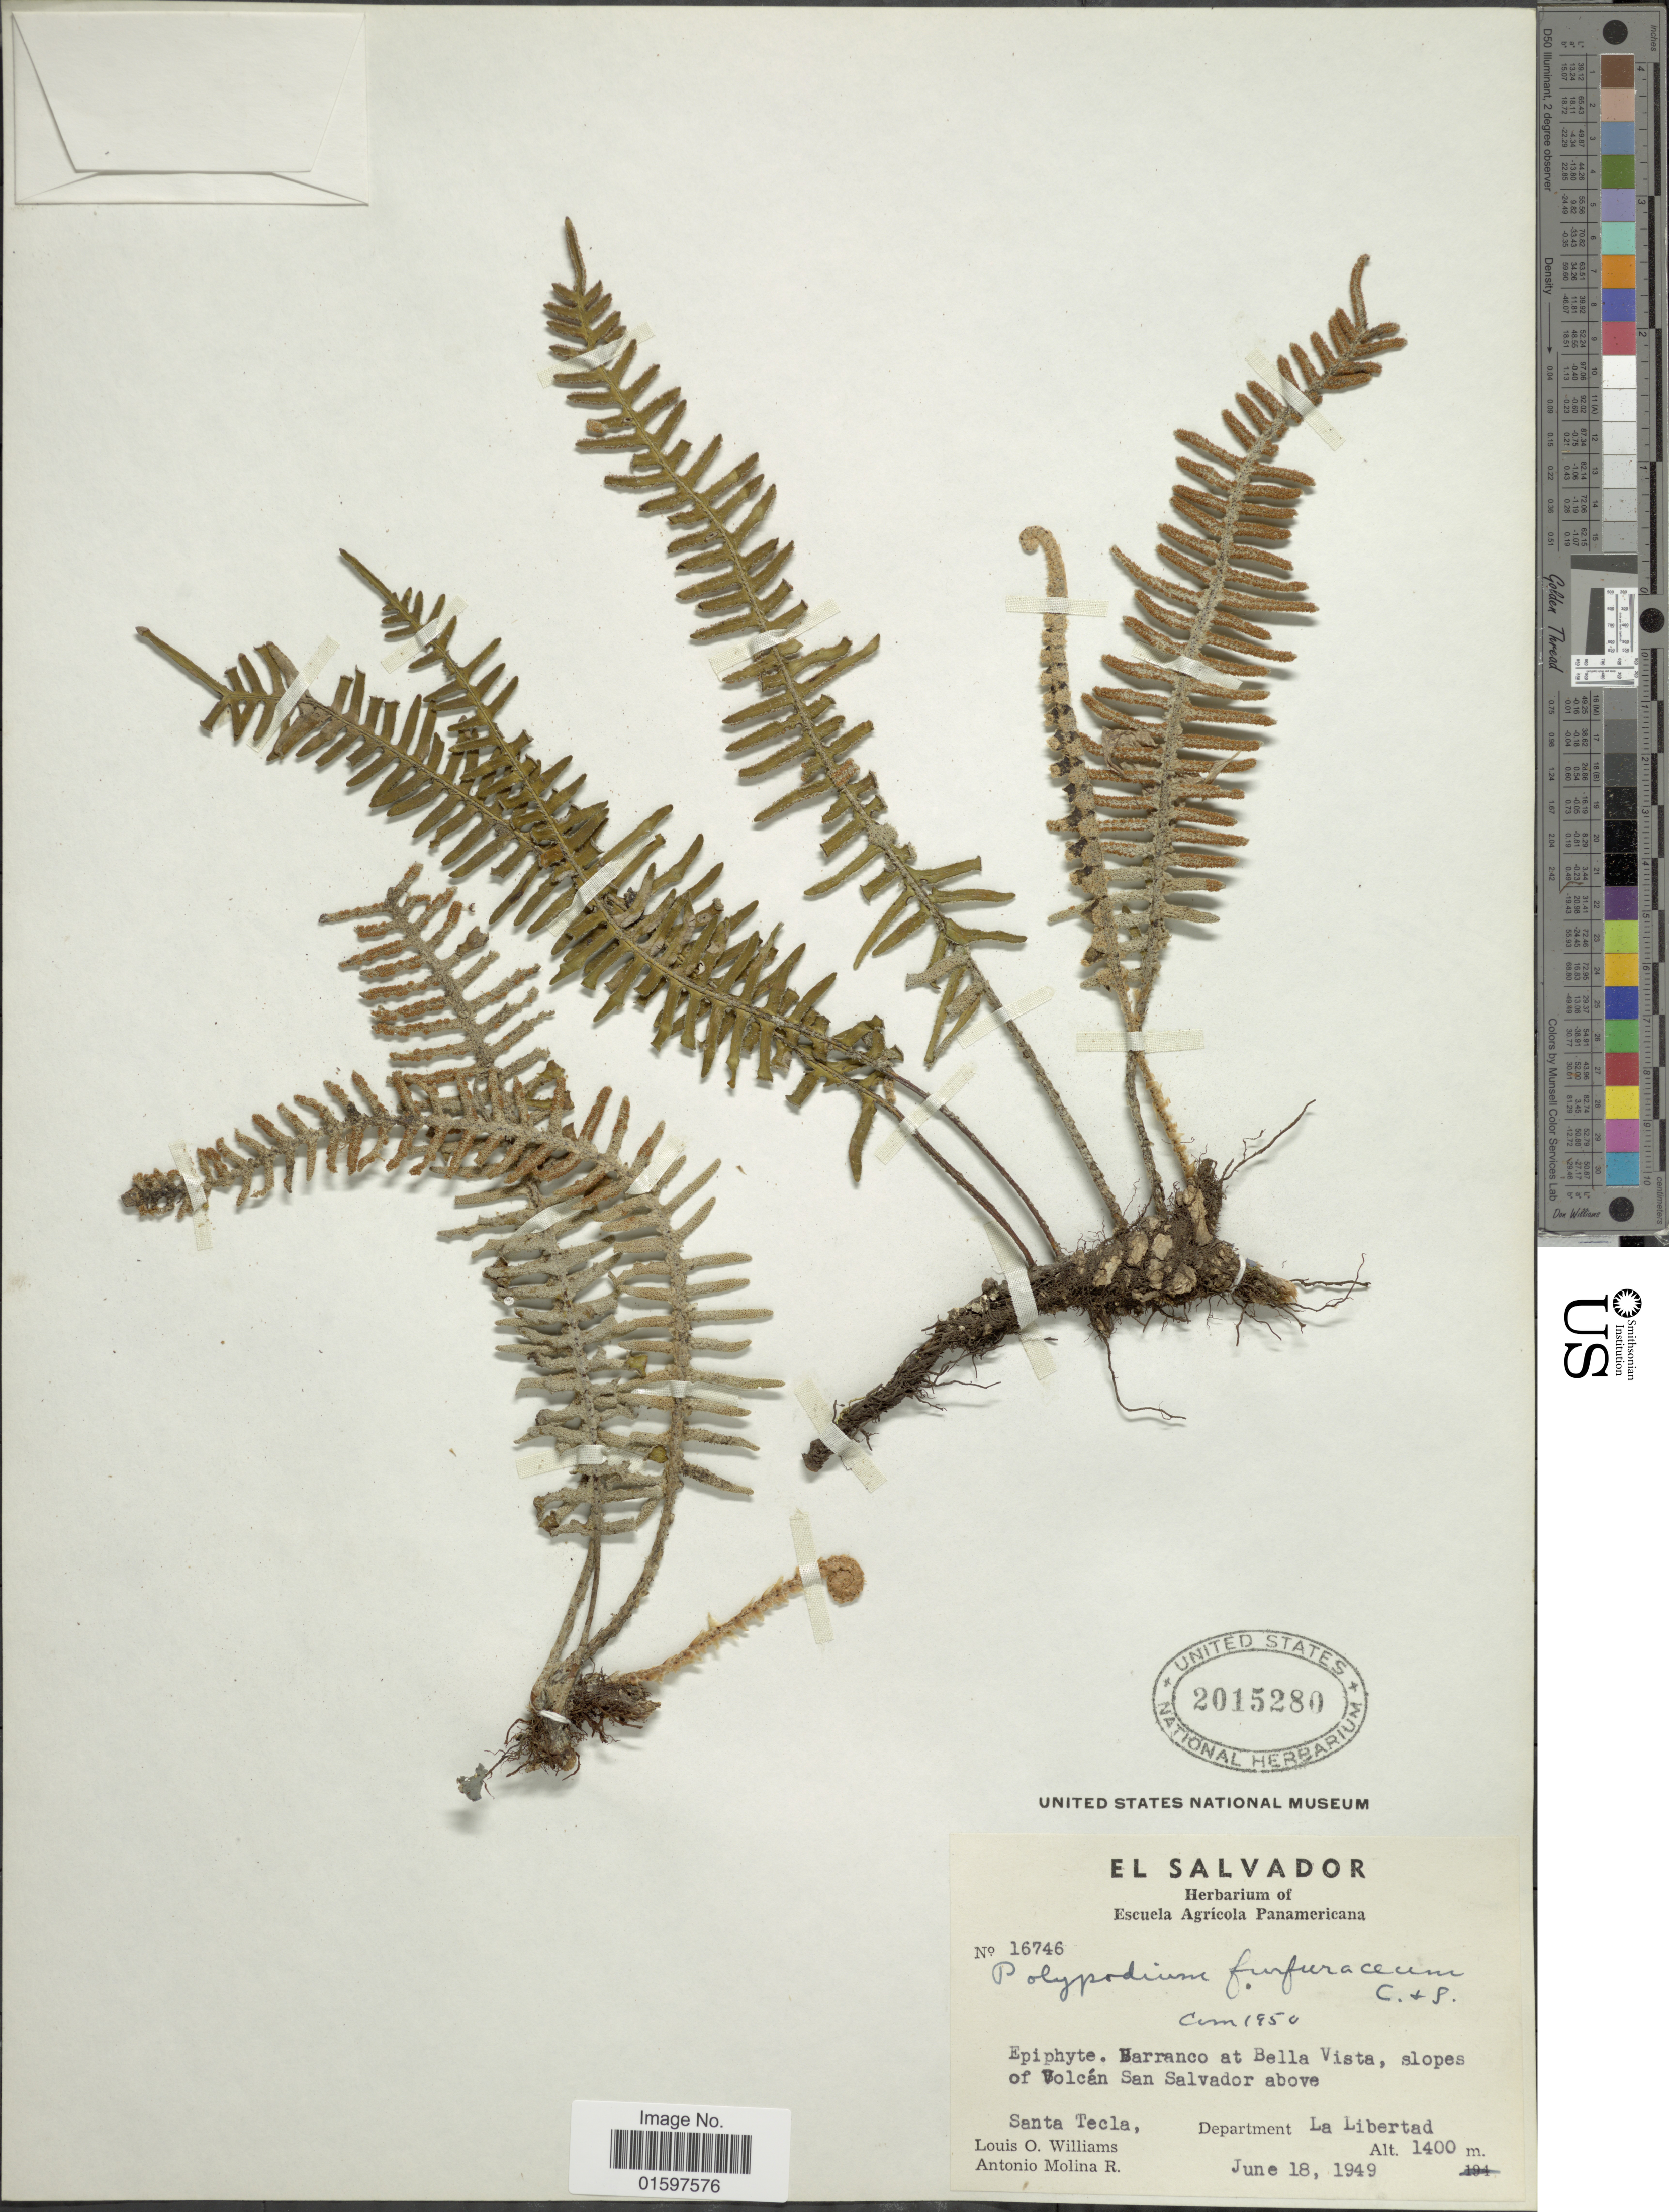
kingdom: Plantae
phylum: Tracheophyta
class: Polypodiopsida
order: Polypodiales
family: Polypodiaceae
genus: Pleopeltis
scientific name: Pleopeltis furfuracea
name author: (Schltdl. & Cham.) A.R. Sm. & Tejero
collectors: L. O. Williams & A. Molina R.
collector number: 16746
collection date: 1949-06-18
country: El Salvador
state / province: La Libertad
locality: Epiphyte, Barranco at Bella Vista, slopes of Volcán San Salvador above Santa Tecla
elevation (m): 1400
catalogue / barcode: US 2015280